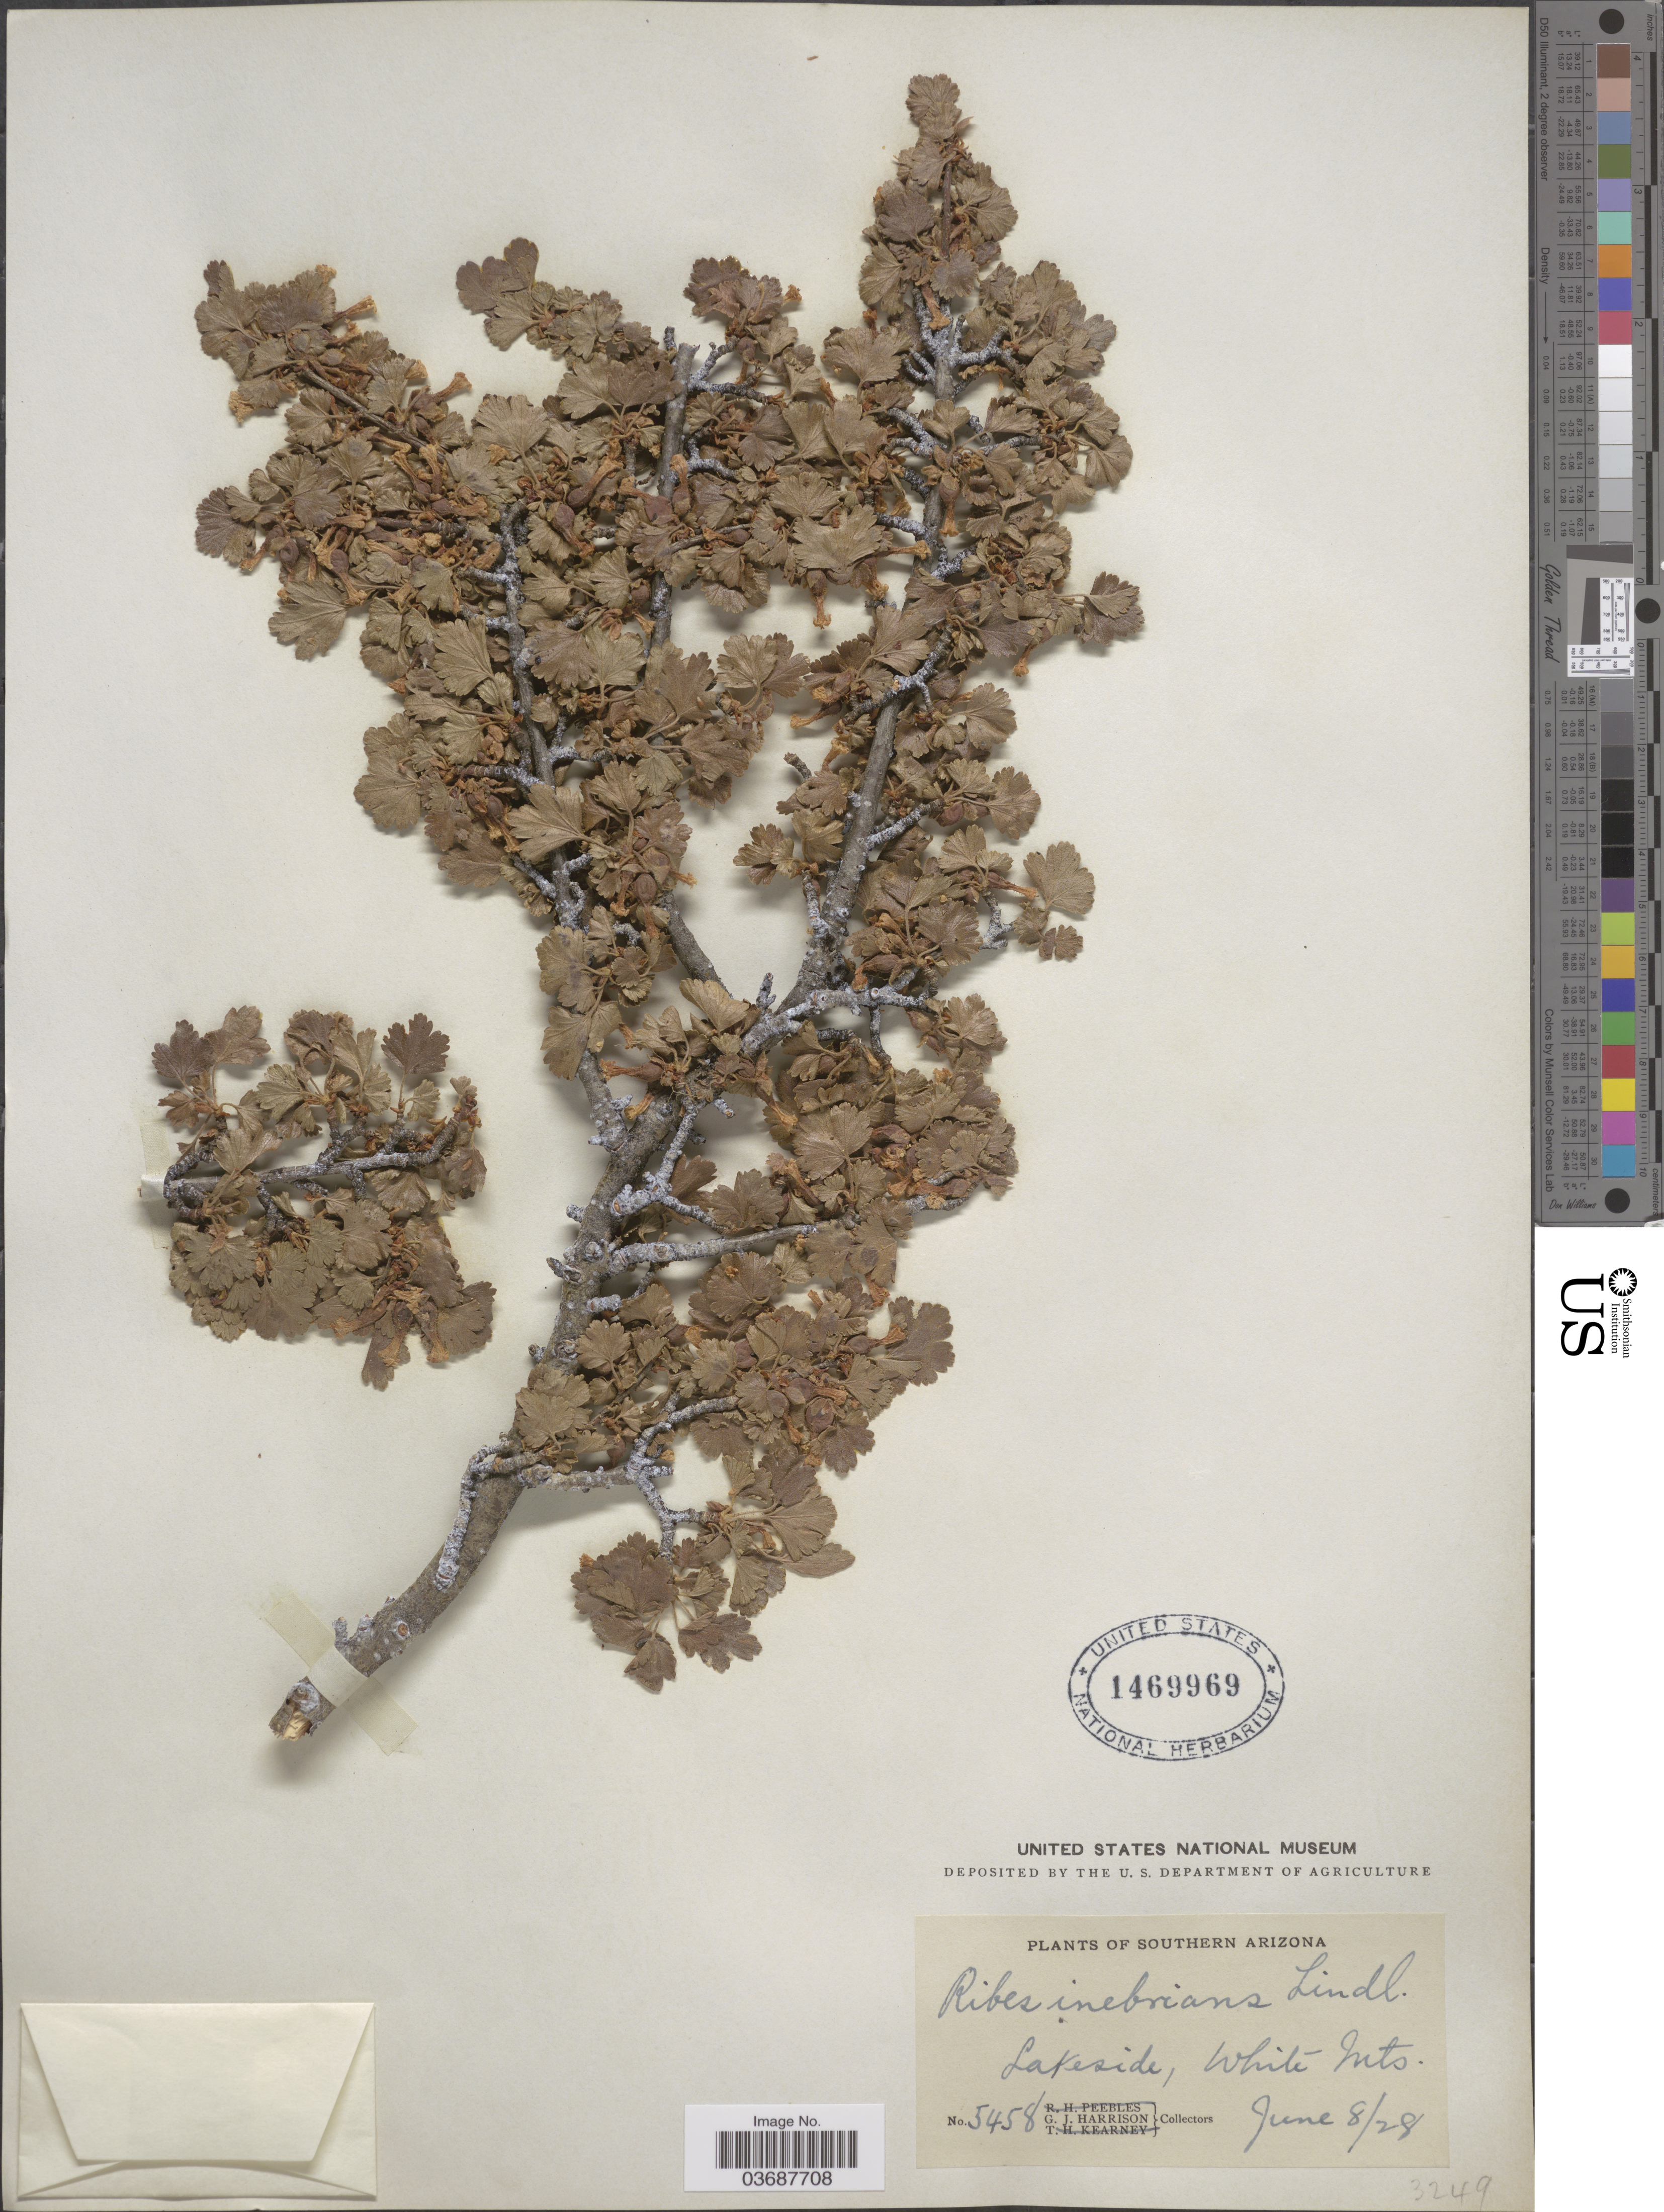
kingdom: Plantae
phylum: Tracheophyta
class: Magnoliopsida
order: Saxifragales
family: Grossulariaceae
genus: Ribes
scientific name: Ribes inebrians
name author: Lindl.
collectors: G. J. Harrison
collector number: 5458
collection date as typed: Transcribed d/m/y: 8/6/28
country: United States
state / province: Arizona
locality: Southern Arizona. Lakeside, White Mts.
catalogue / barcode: US 1469969